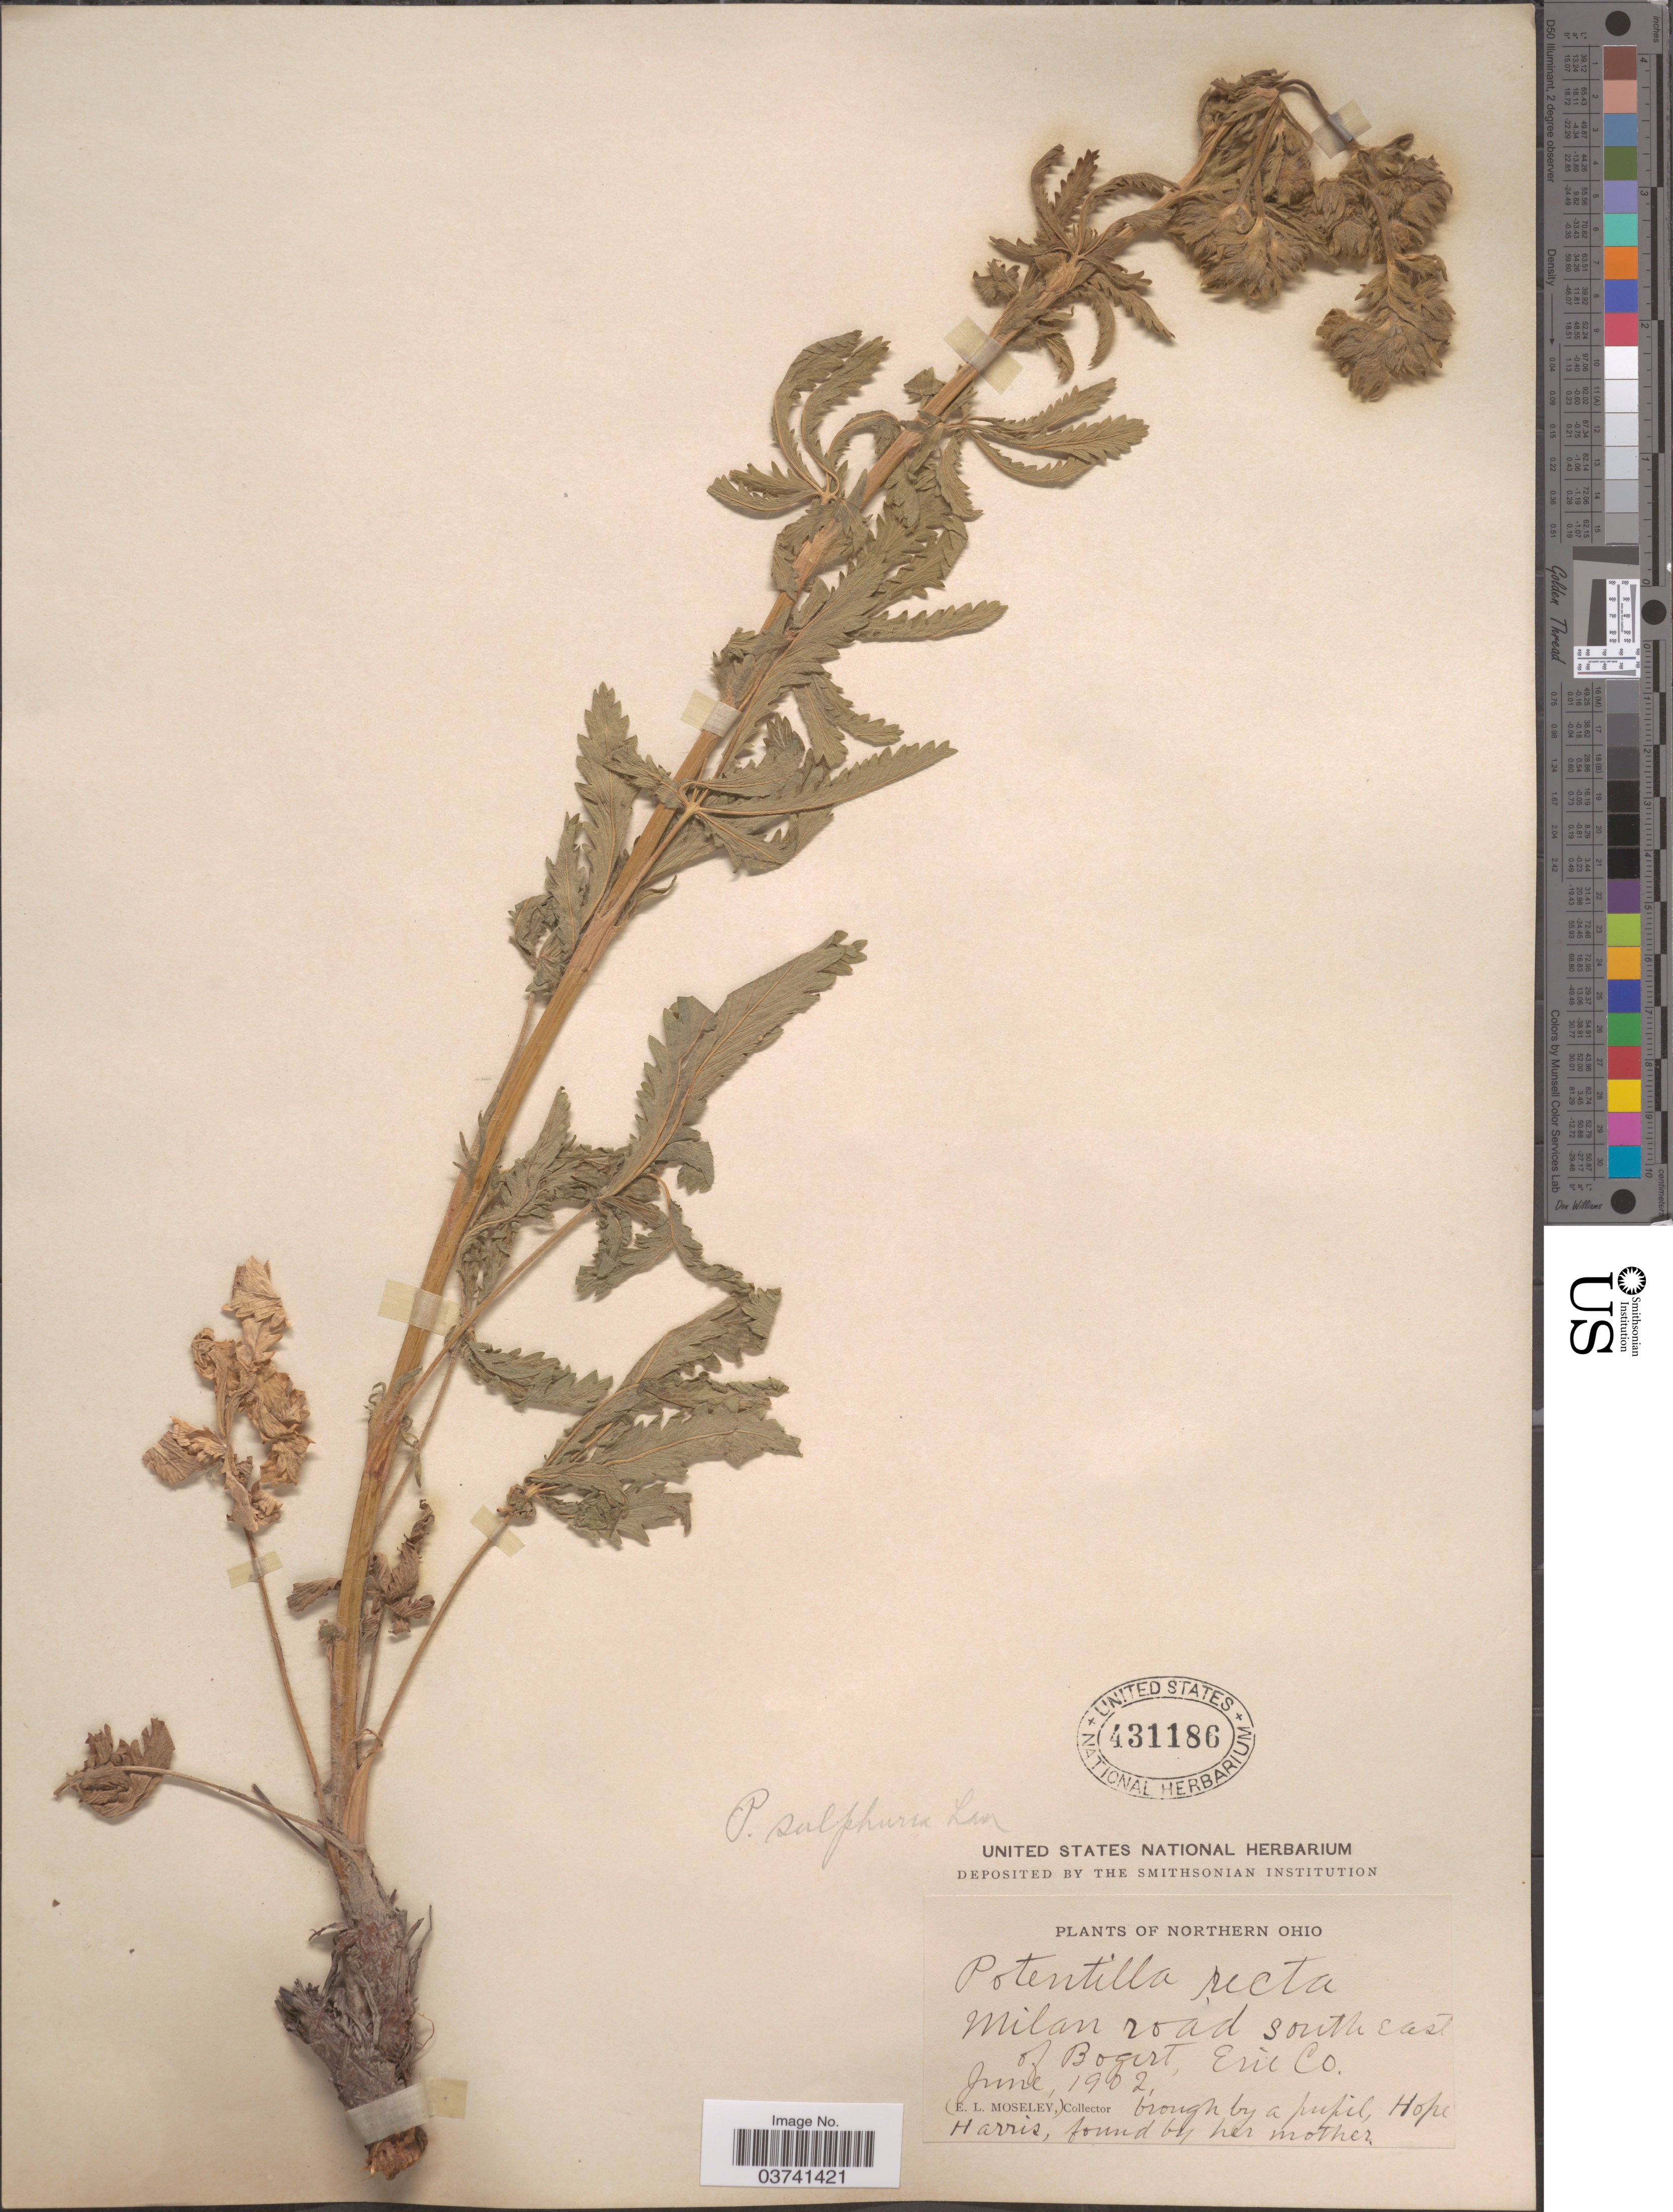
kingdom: Plantae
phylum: Tracheophyta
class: Magnoliopsida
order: Rosales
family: Rosaceae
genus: Potentilla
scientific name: Potentilla recta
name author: L.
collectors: E. Moseley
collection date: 1902-06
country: United States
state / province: Ohio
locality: Northern Ohio. Milan road South East of Bogart, Erie Co.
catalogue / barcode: US 431186